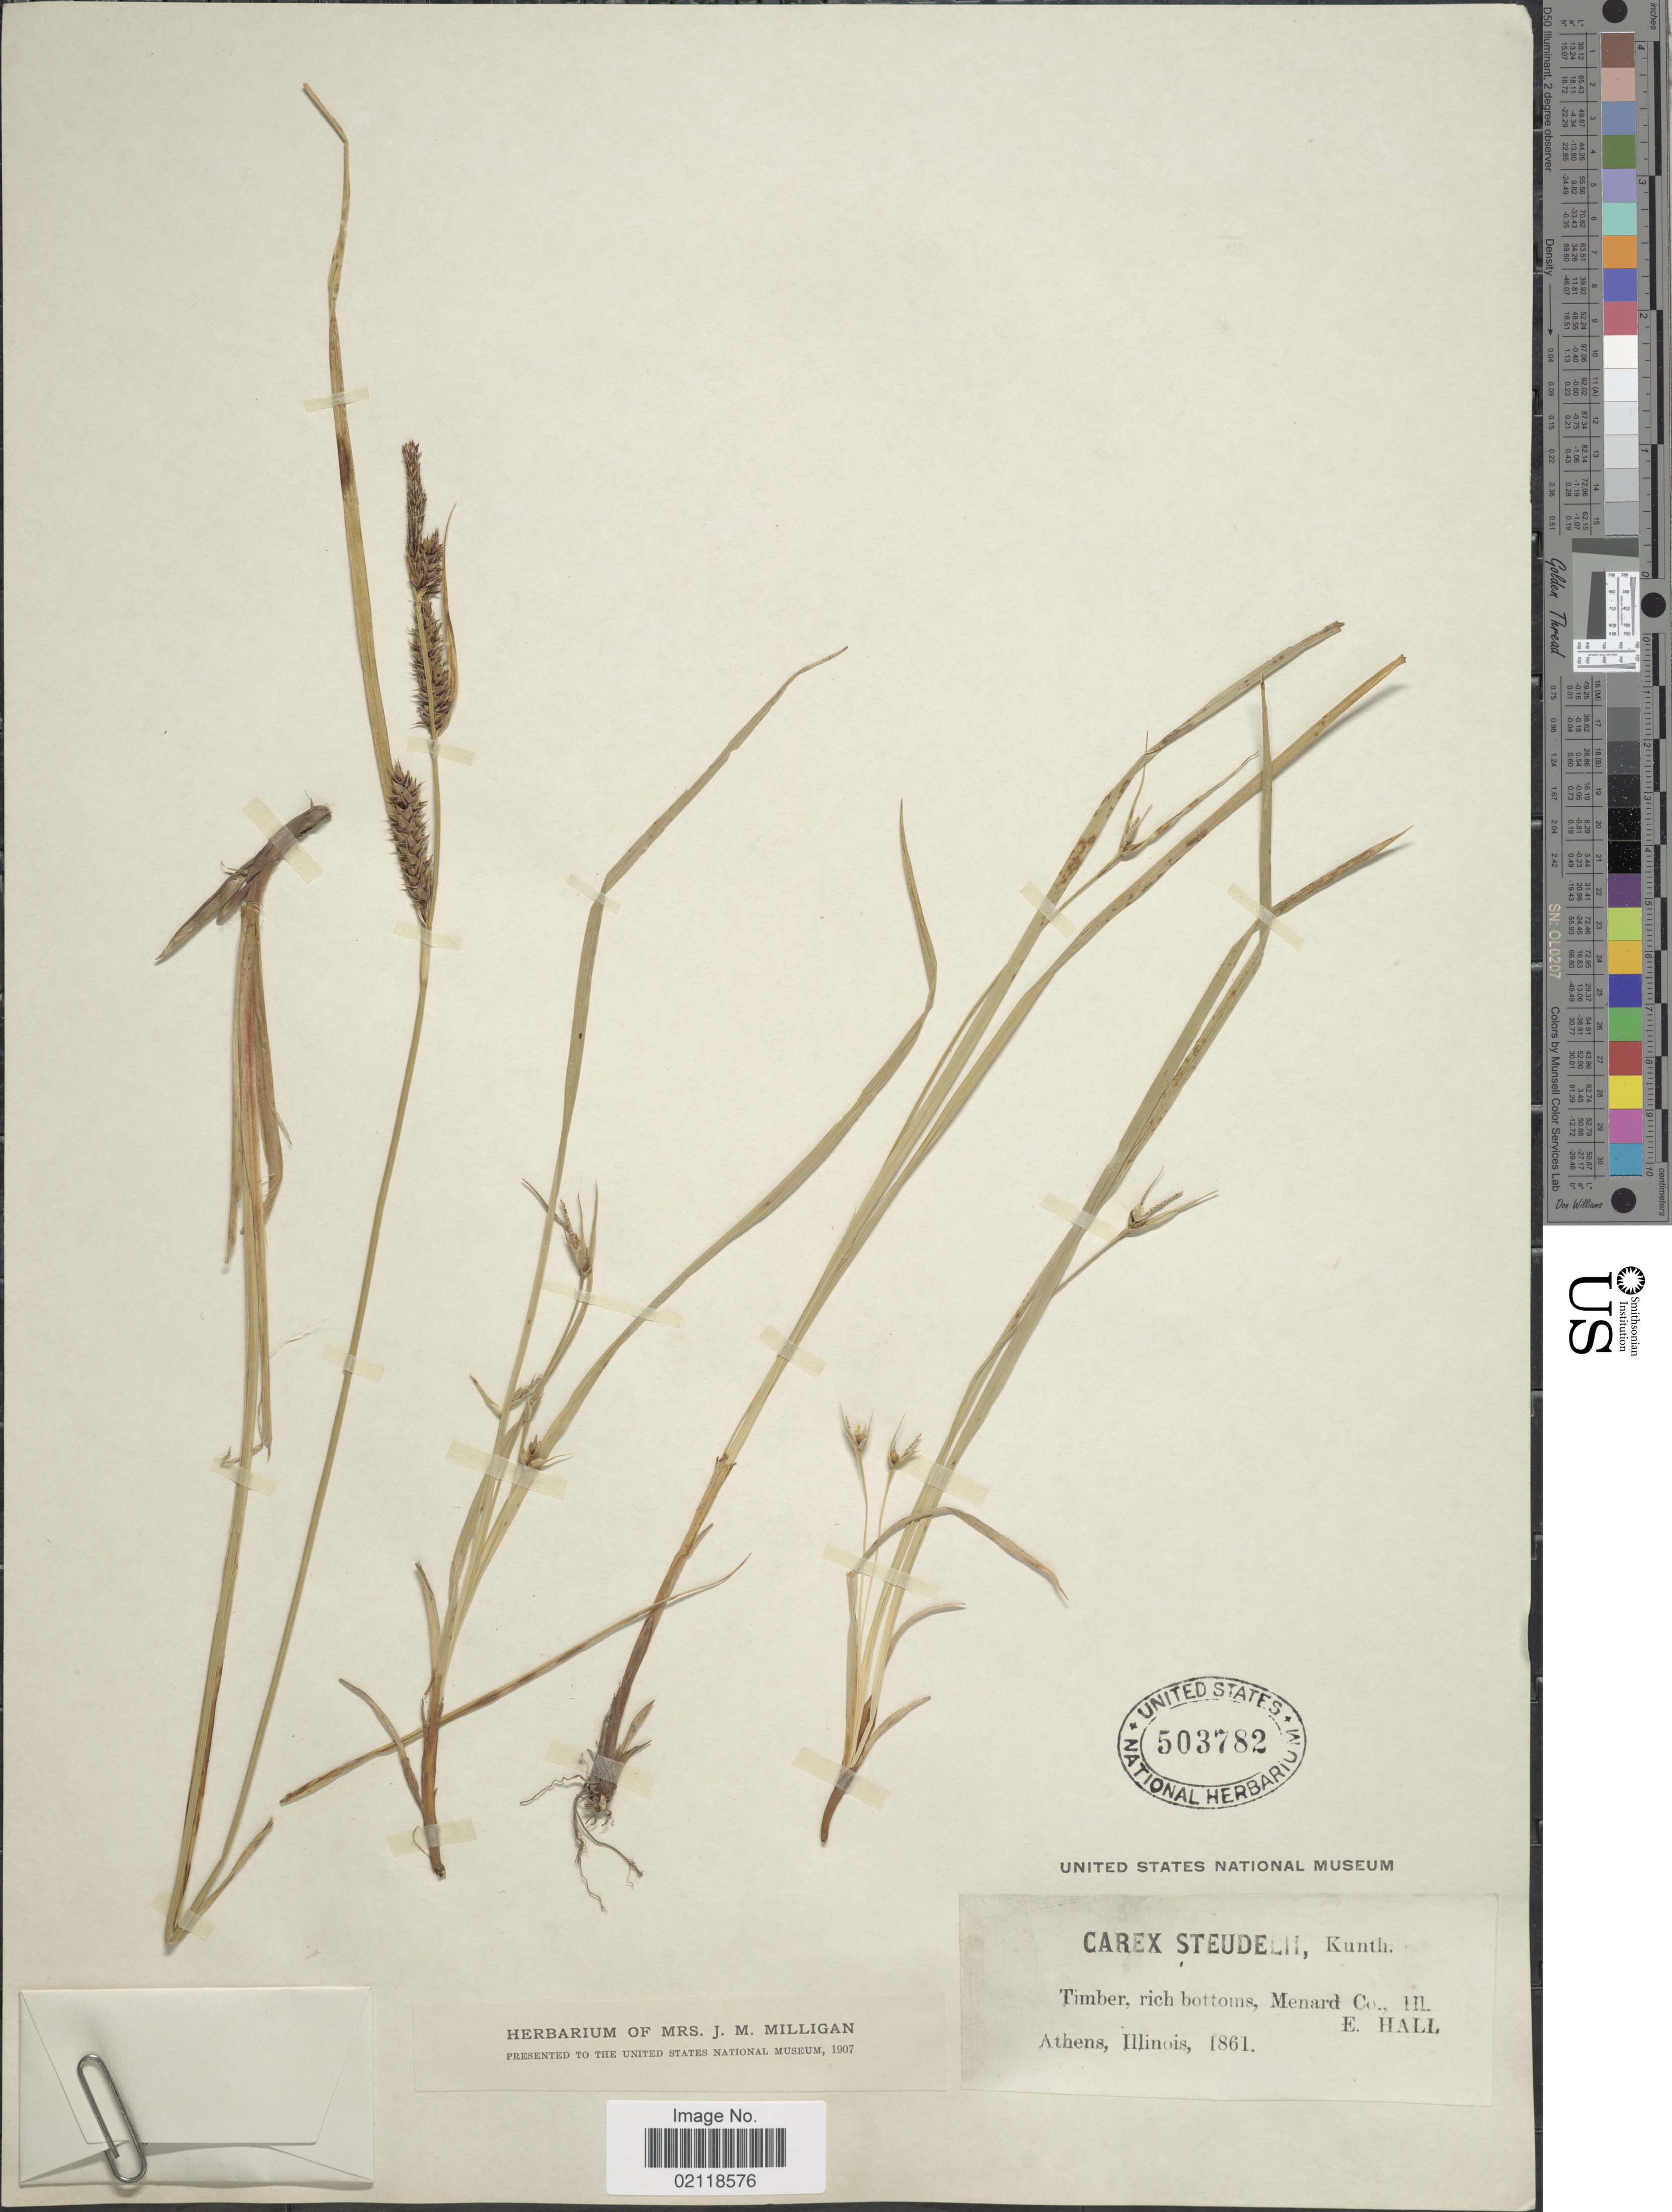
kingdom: Plantae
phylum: Tracheophyta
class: Liliopsida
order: Poales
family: Cyperaceae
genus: Carex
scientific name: Carex jamesii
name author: Schwein.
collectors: E. Hall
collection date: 1861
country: United States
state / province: Illinois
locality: Timber, rich bottoms, Menard Co., Athens.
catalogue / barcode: US 503782